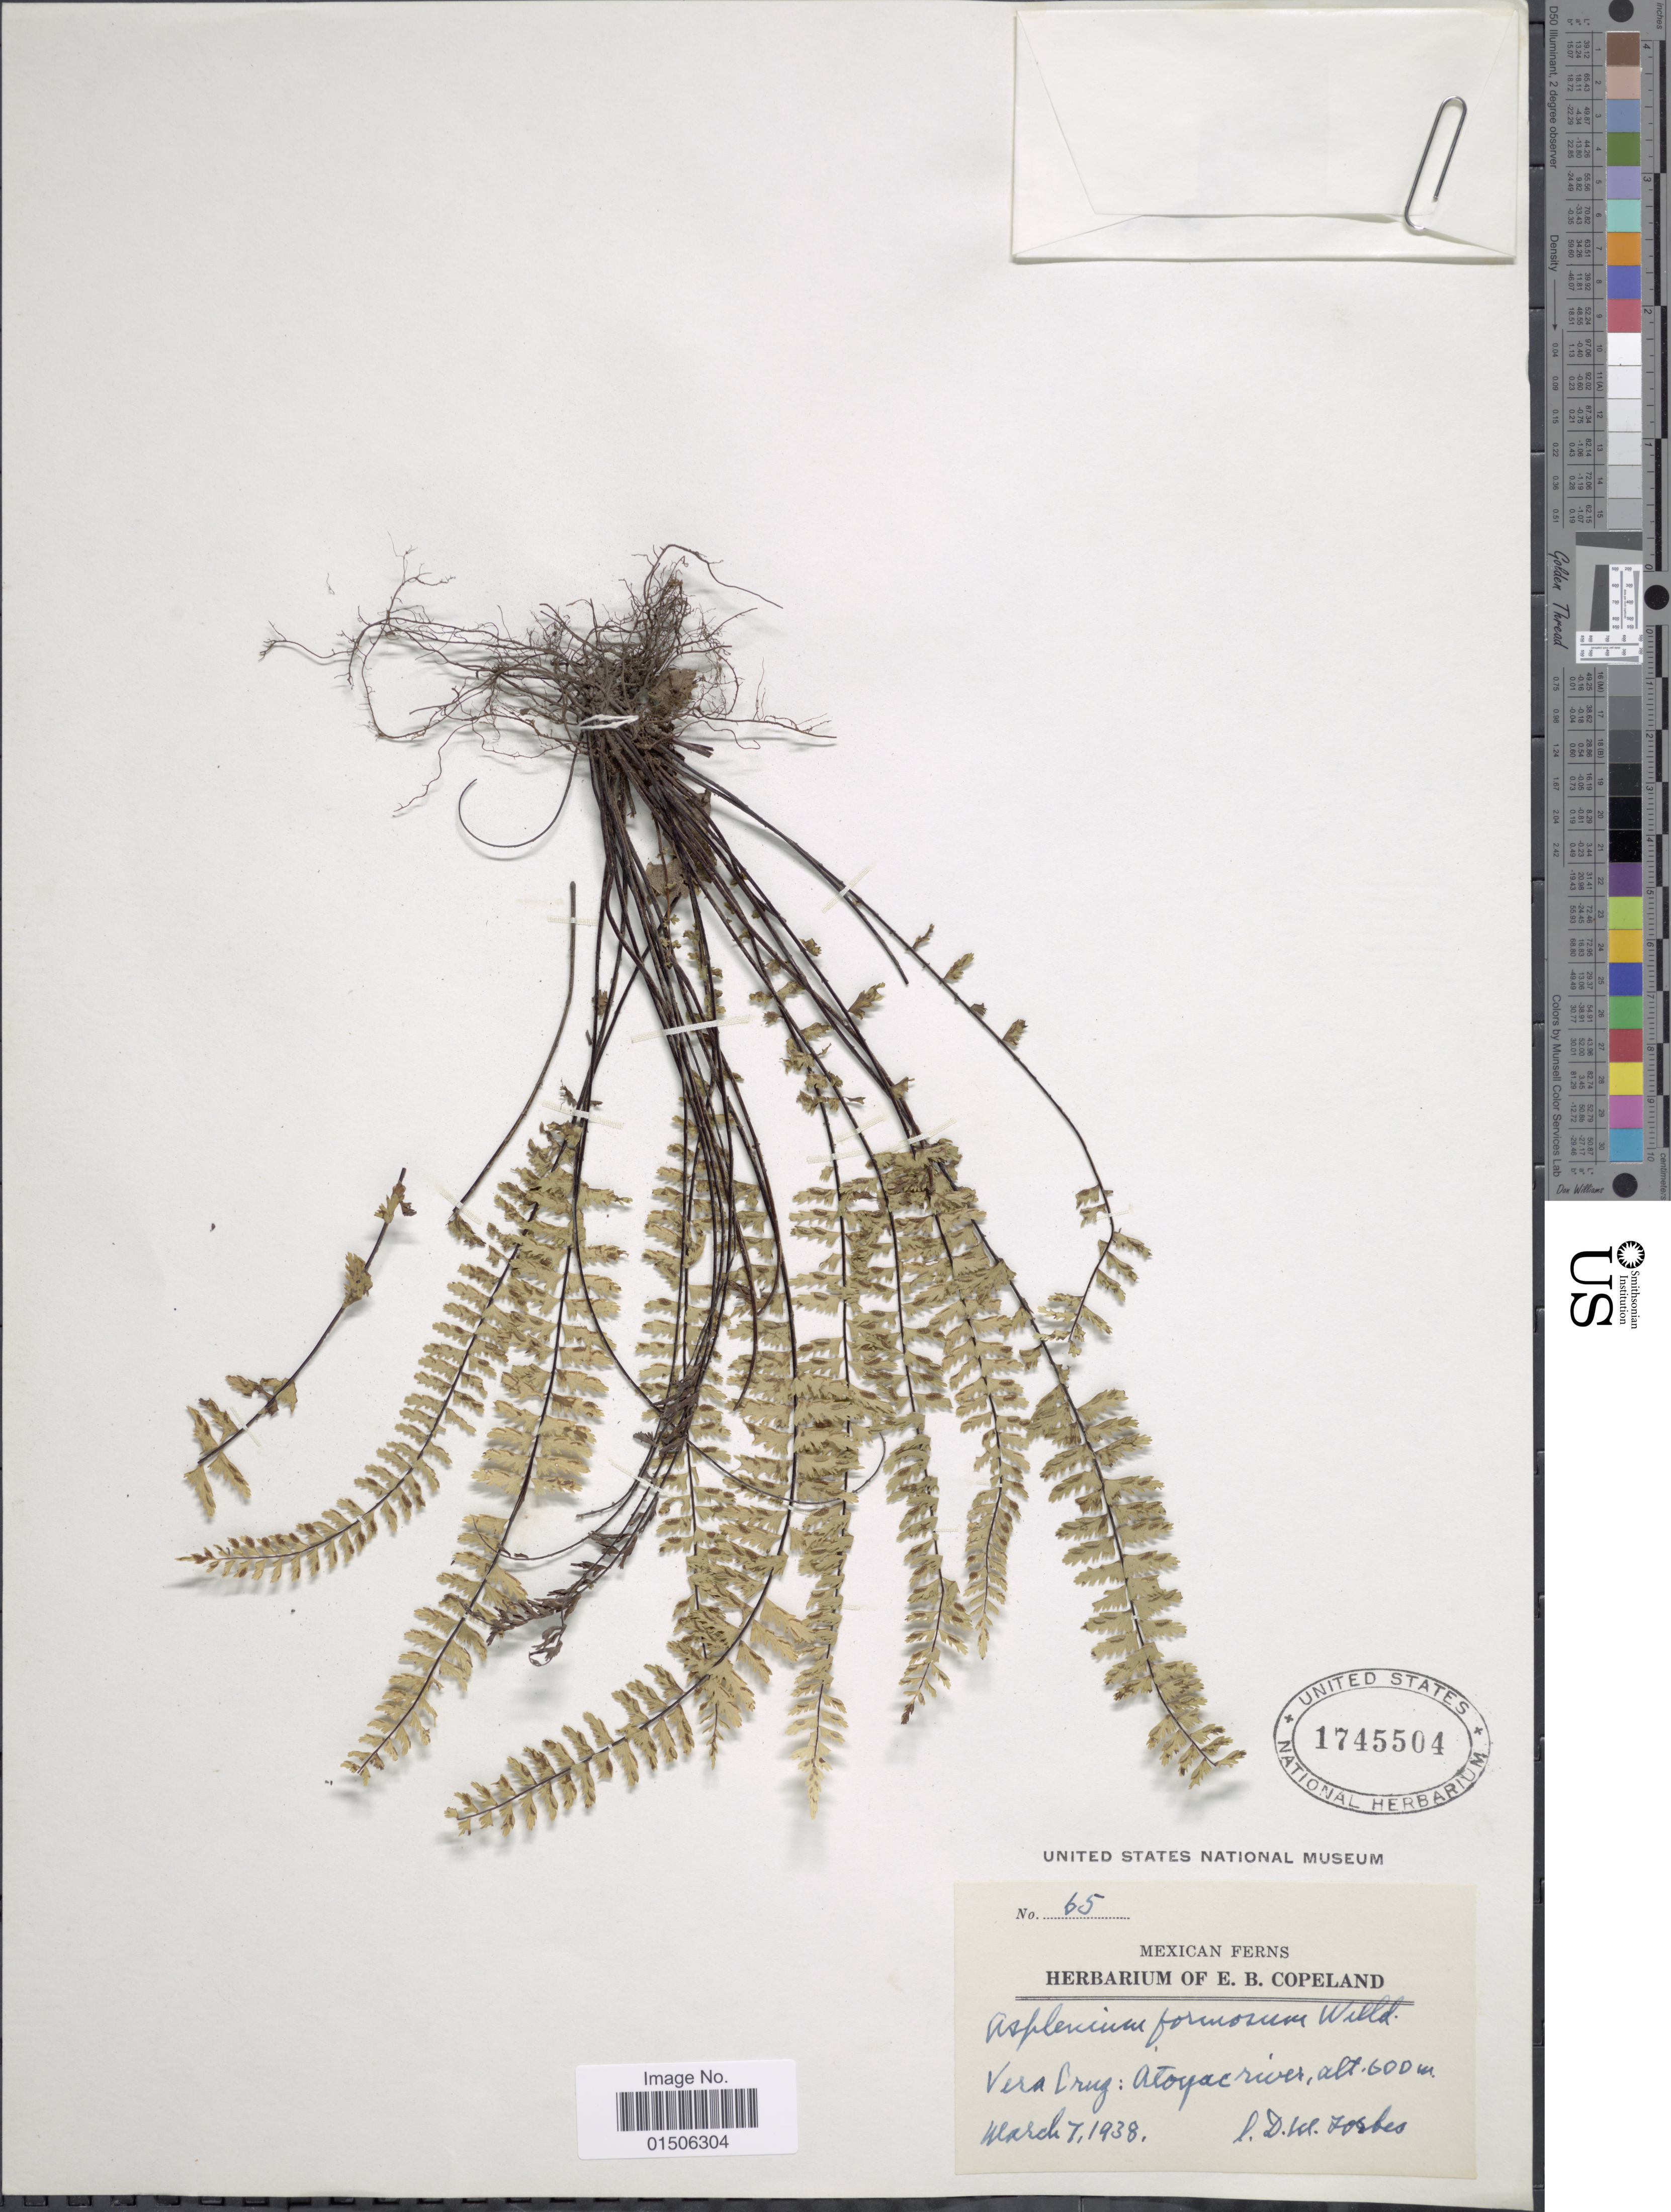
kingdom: Plantae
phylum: Tracheophyta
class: Polypodiopsida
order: Polypodiales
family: Aspleniaceae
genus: Asplenium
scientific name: Asplenium formosum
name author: Willd.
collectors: D. Forbes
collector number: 65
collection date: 1938-03-07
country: Mexico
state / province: Veracruz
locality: Vera Cruz: Atoyac river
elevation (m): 600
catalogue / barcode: US 1745504